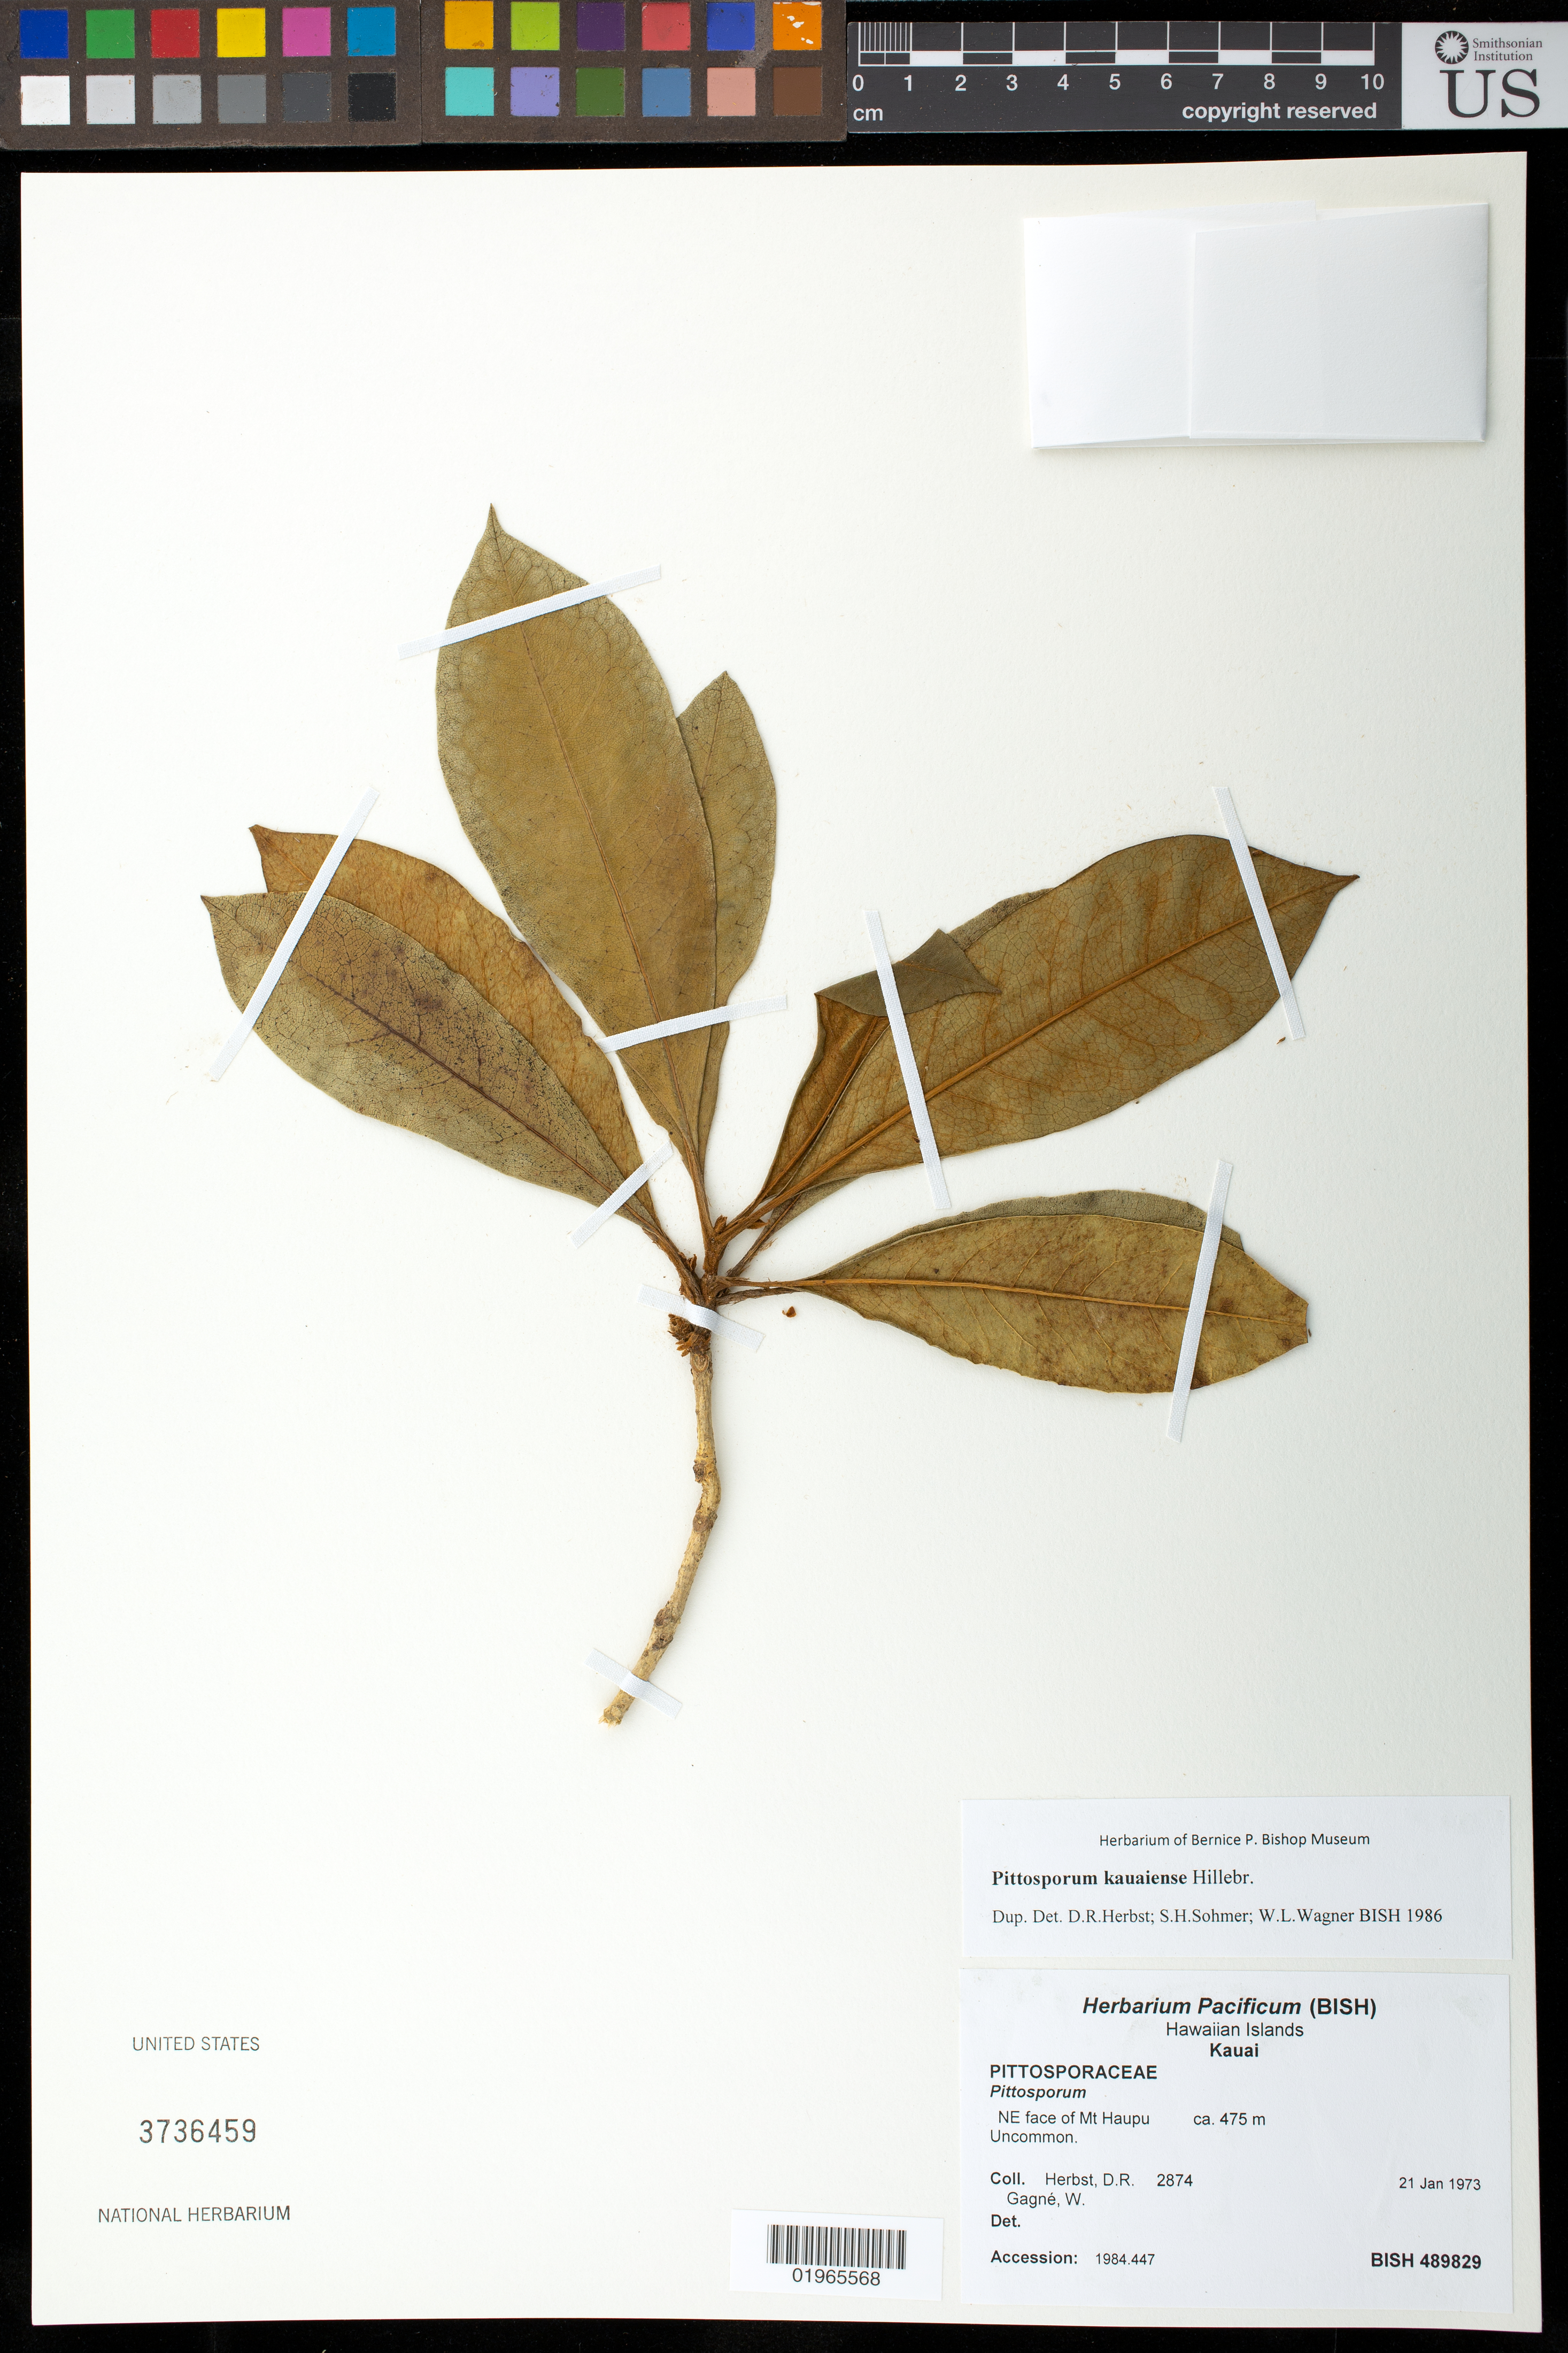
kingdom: Plantae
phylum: Tracheophyta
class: Magnoliopsida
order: Apiales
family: Pittosporaceae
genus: Pittosporum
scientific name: Pittosporum kauaiense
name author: Hillebr.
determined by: Herbst, D. R.; Sohmer, S. H.; Wagner, W. L.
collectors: D. R. Herbst & W. Gagne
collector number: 2874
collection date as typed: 21 Jan 1973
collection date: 1973-01-21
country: United States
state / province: Hawaii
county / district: Kauai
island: Kaua'i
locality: NE face of Haupu Mountain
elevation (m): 475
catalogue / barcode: US 3736459